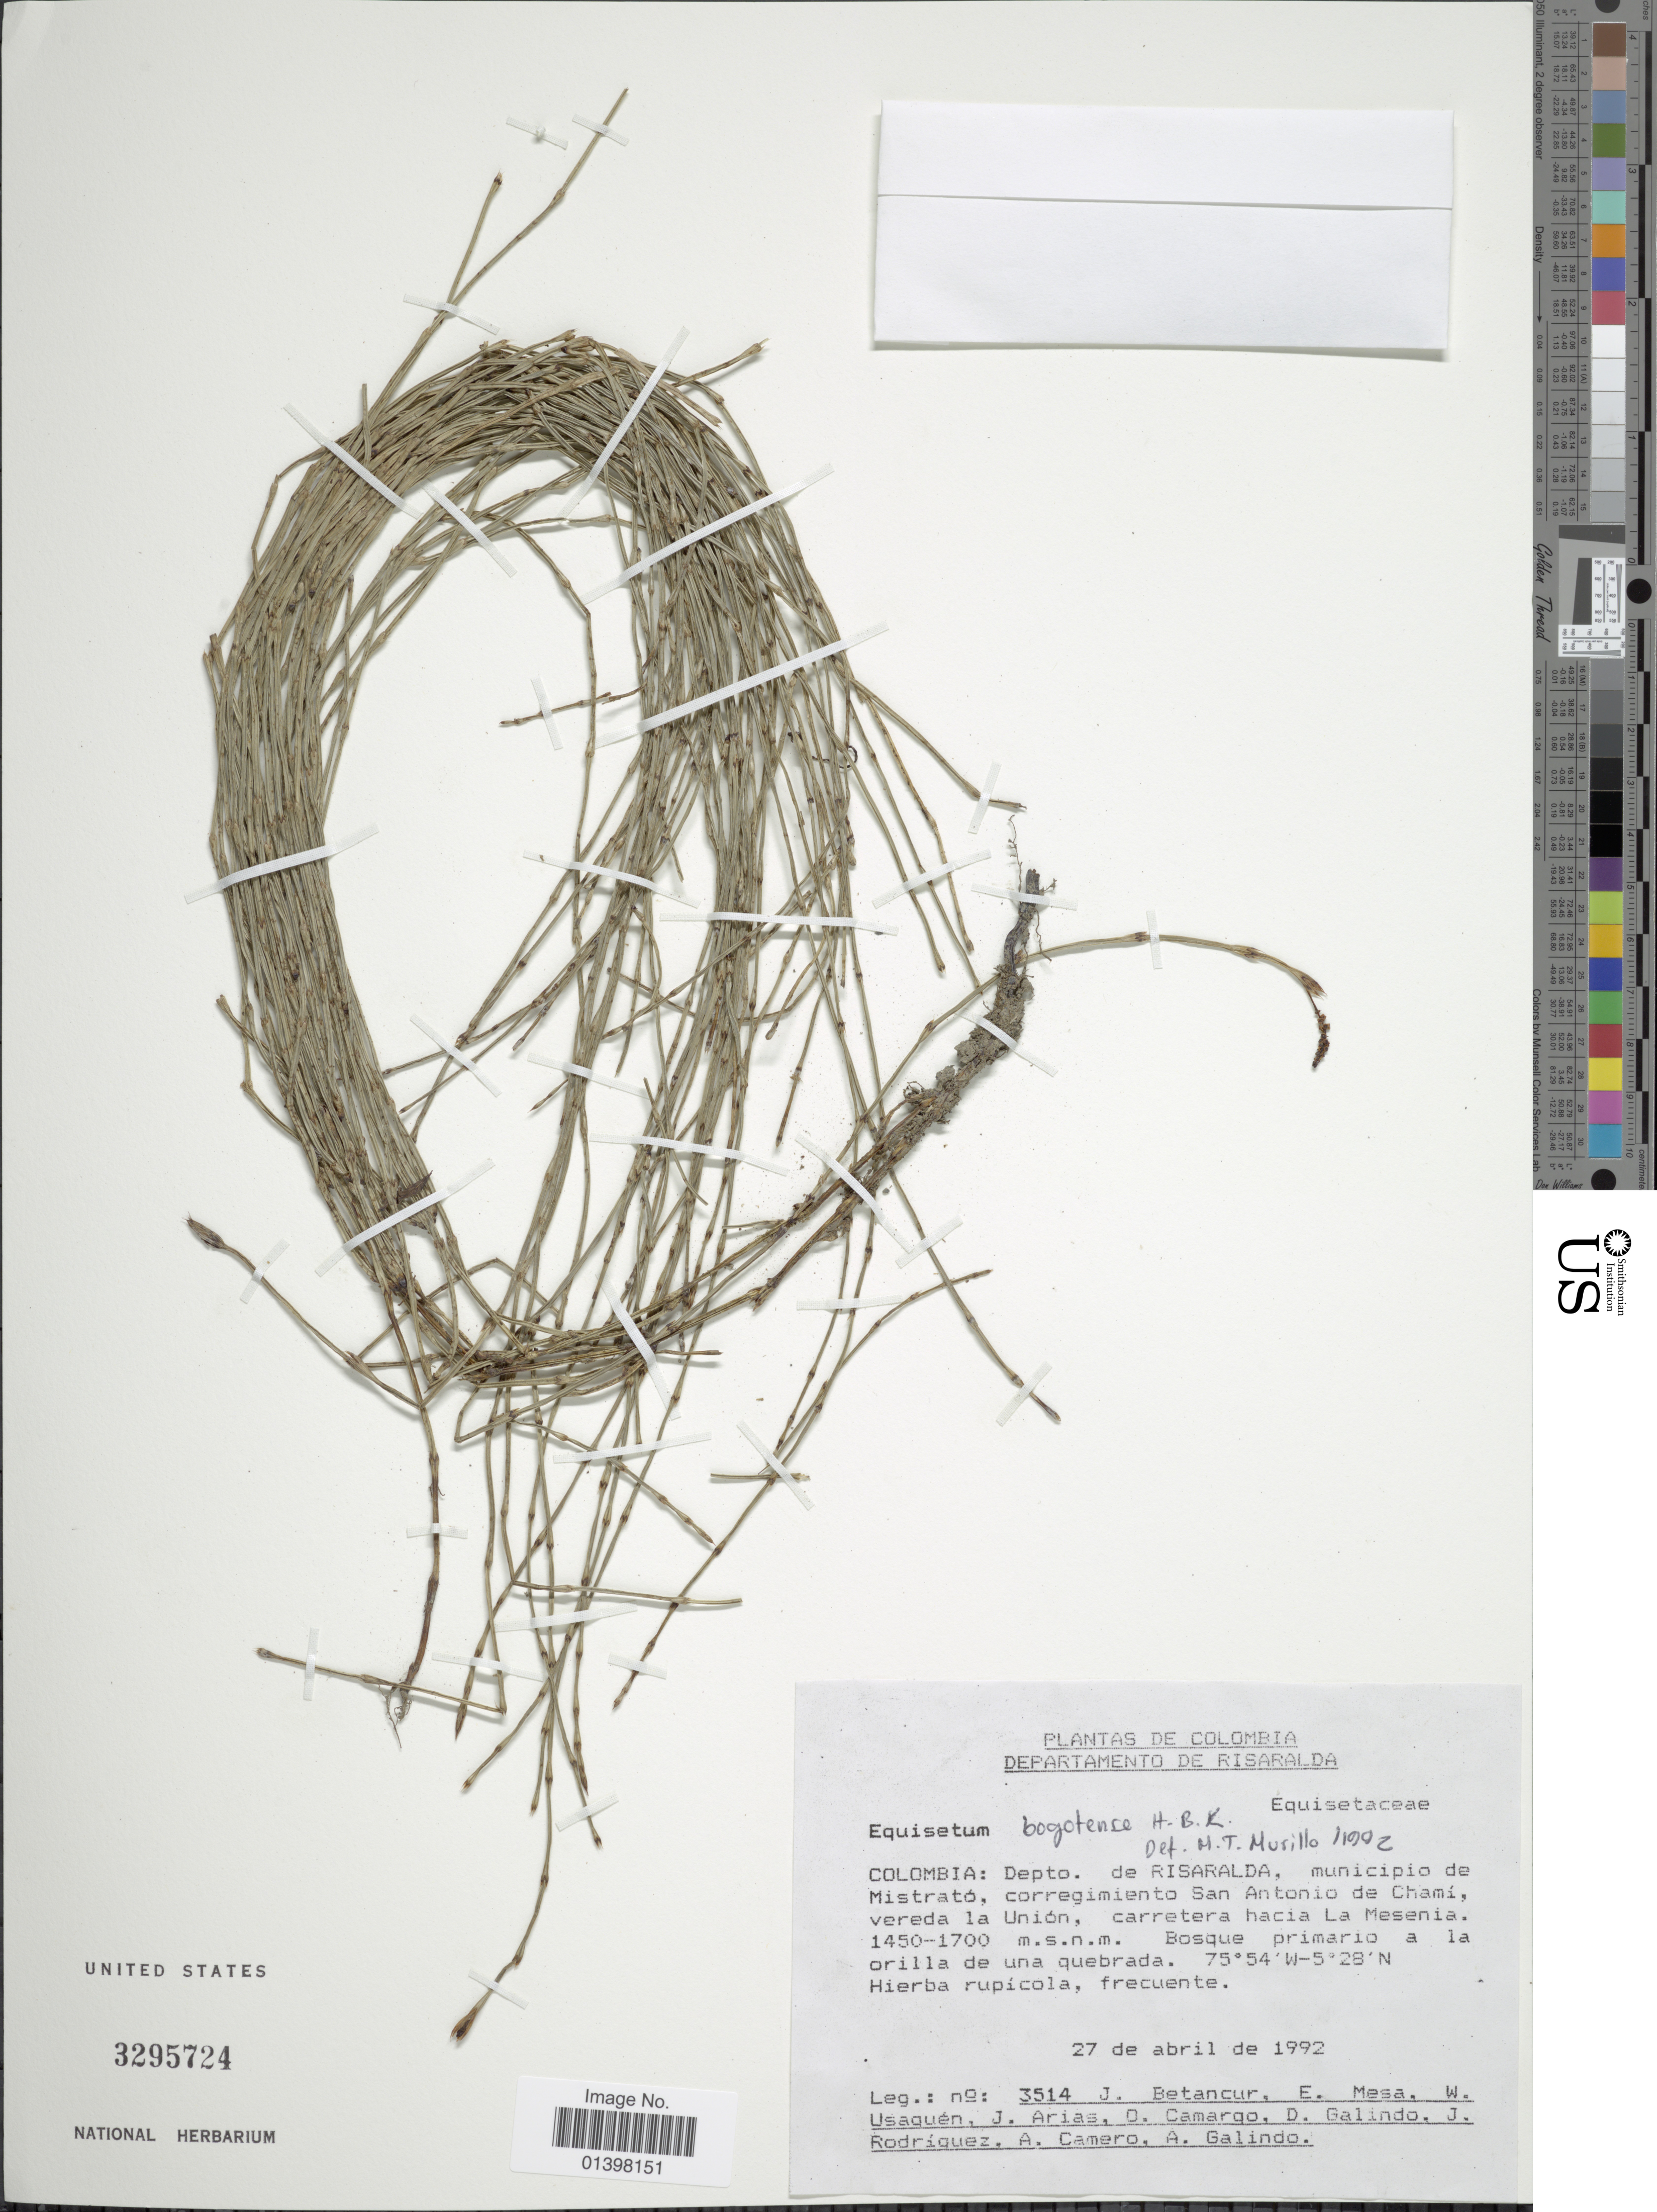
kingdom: Plantae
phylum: Tracheophyta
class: Polypodiopsida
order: Equisetales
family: Equisetaceae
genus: Equisetum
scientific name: Equisetum bogotense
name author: Kunth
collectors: J. Betancur, E. Mesa, W. Usaguén, J. Arias & et al.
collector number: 3514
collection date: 1992-04-27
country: Colombia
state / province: Risaralda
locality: Municpio de Mistrato, corregimiento San Antonio de Chamí, vereda la Unión, carretera hacia La Mesenia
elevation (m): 1450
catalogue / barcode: US 3295724